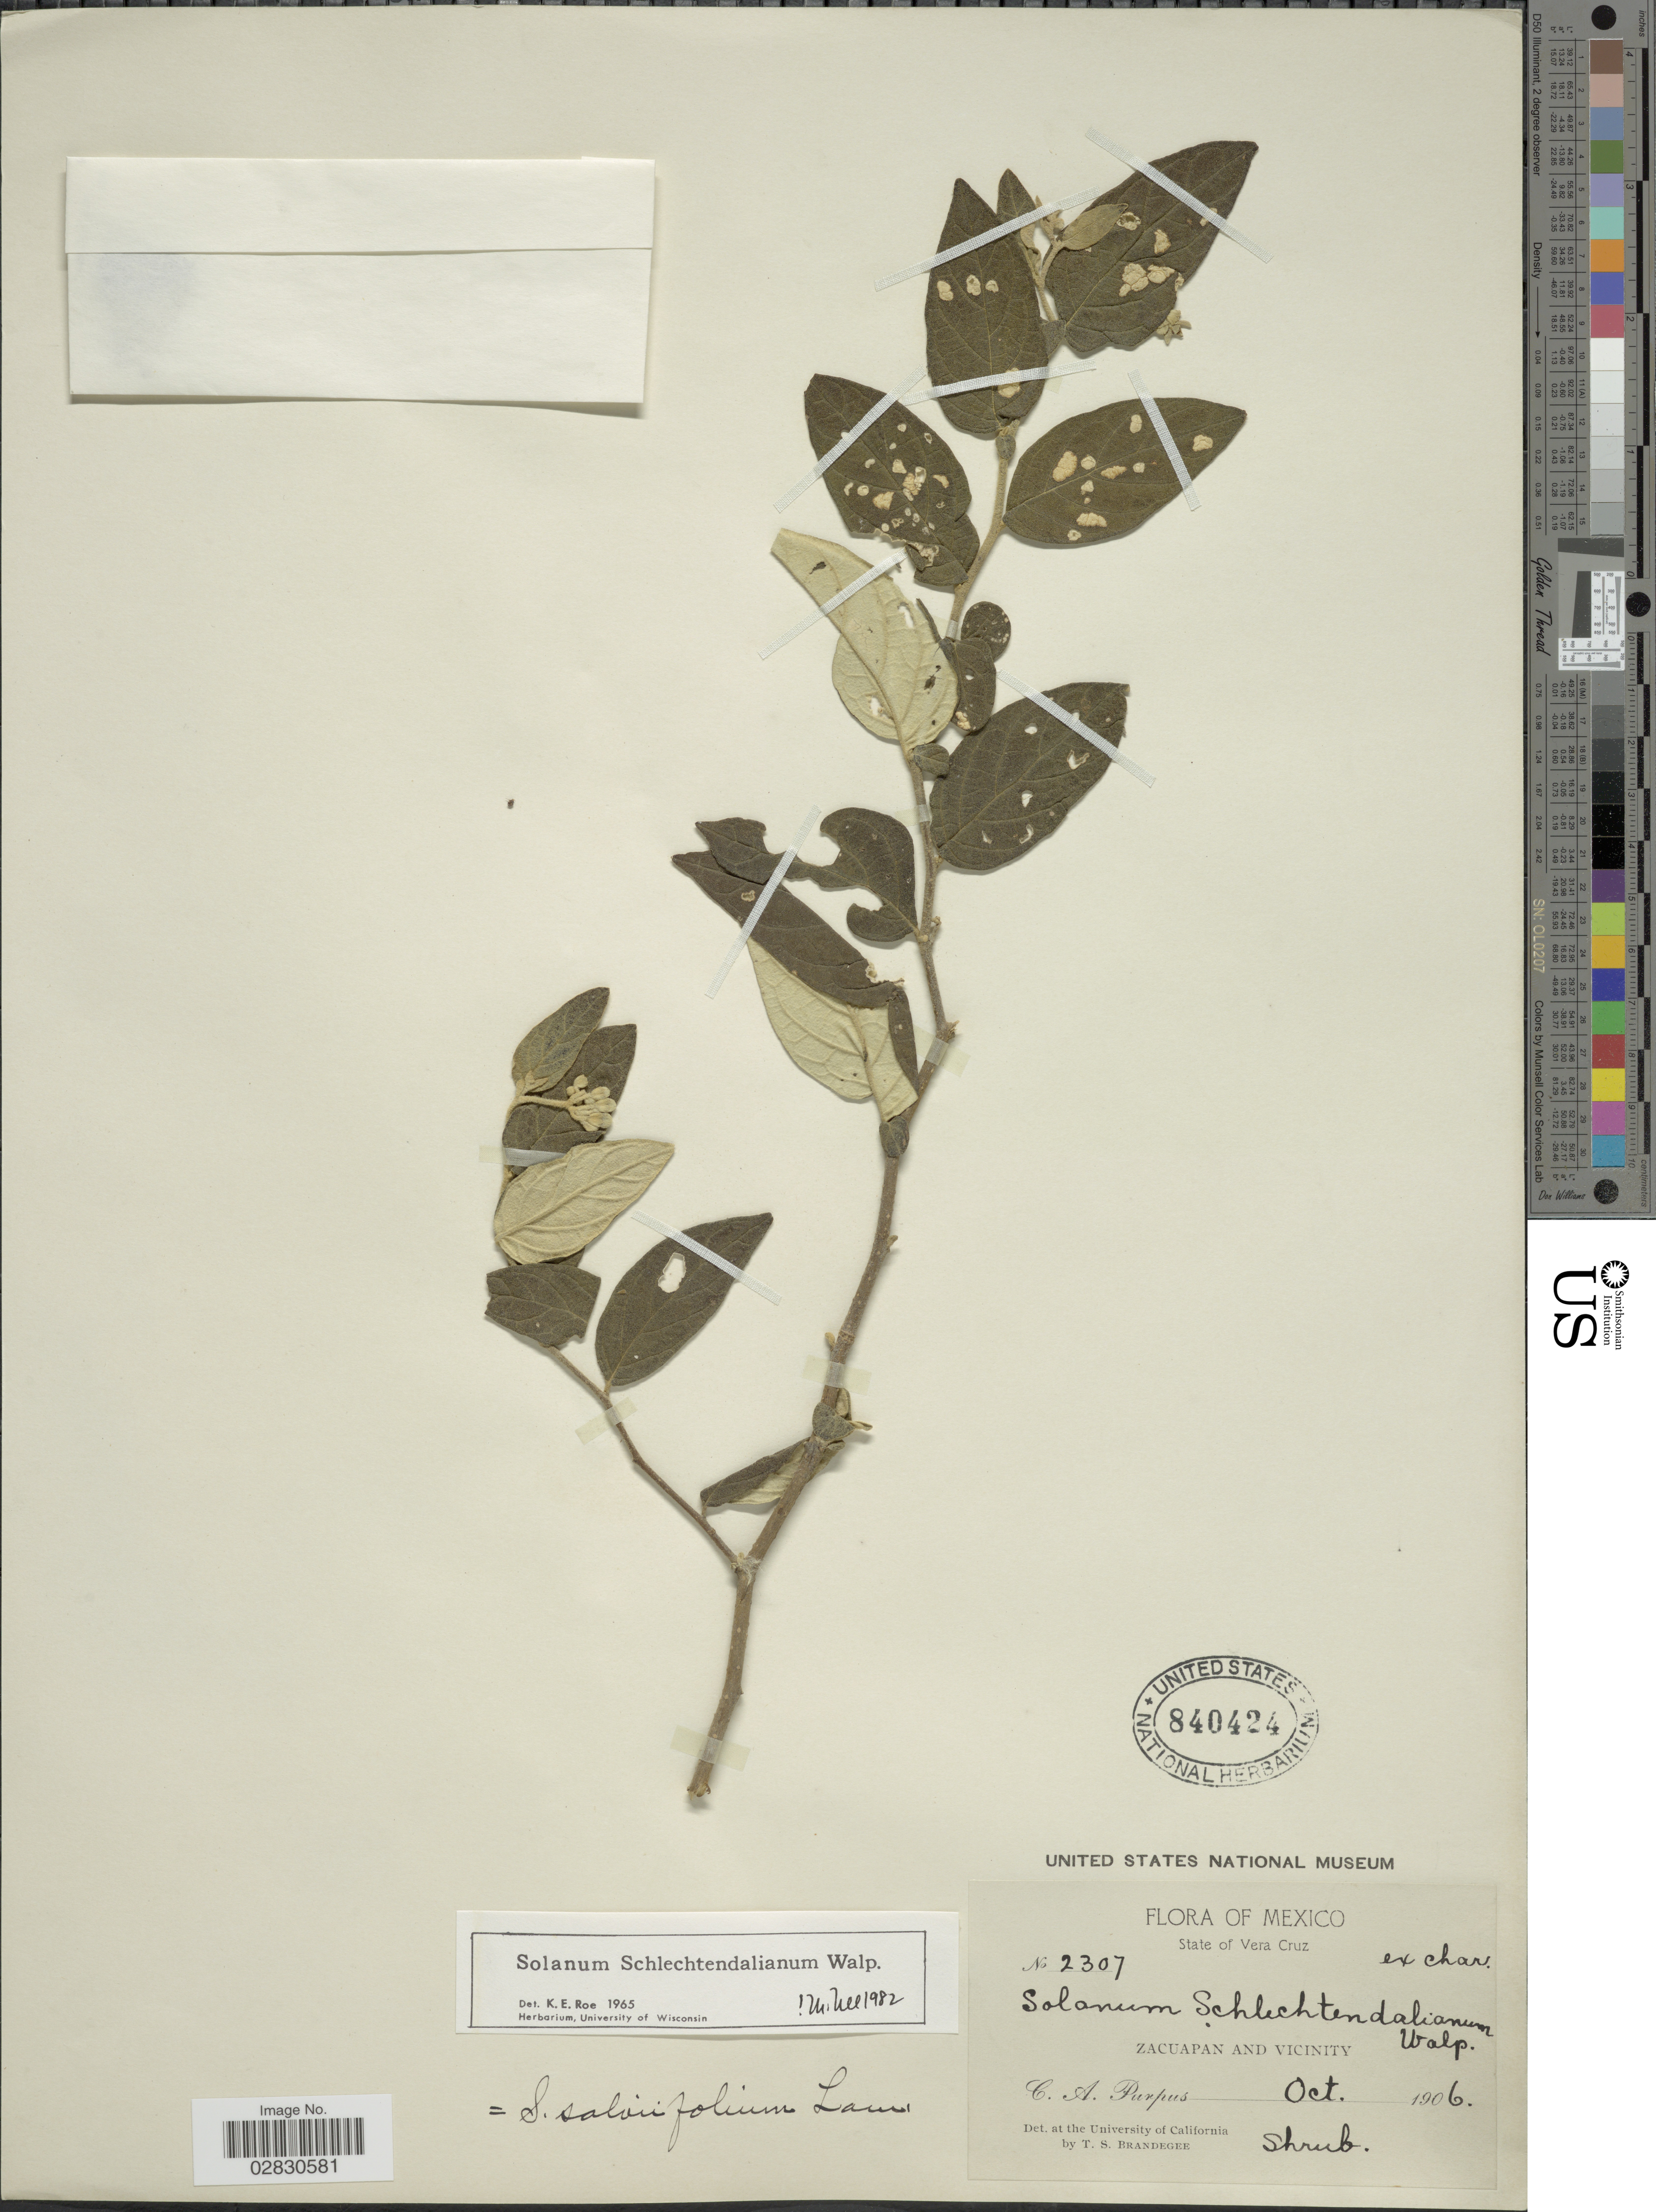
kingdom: Plantae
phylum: Tracheophyta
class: Magnoliopsida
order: Solanales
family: Solanaceae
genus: Solanum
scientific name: Solanum schlechtendalianum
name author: Walp.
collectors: C. A. Purpus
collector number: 2307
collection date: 1906-10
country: Mexico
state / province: Veracruz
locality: Vera Cruz. Zacuapan and vicinity.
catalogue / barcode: US 840424